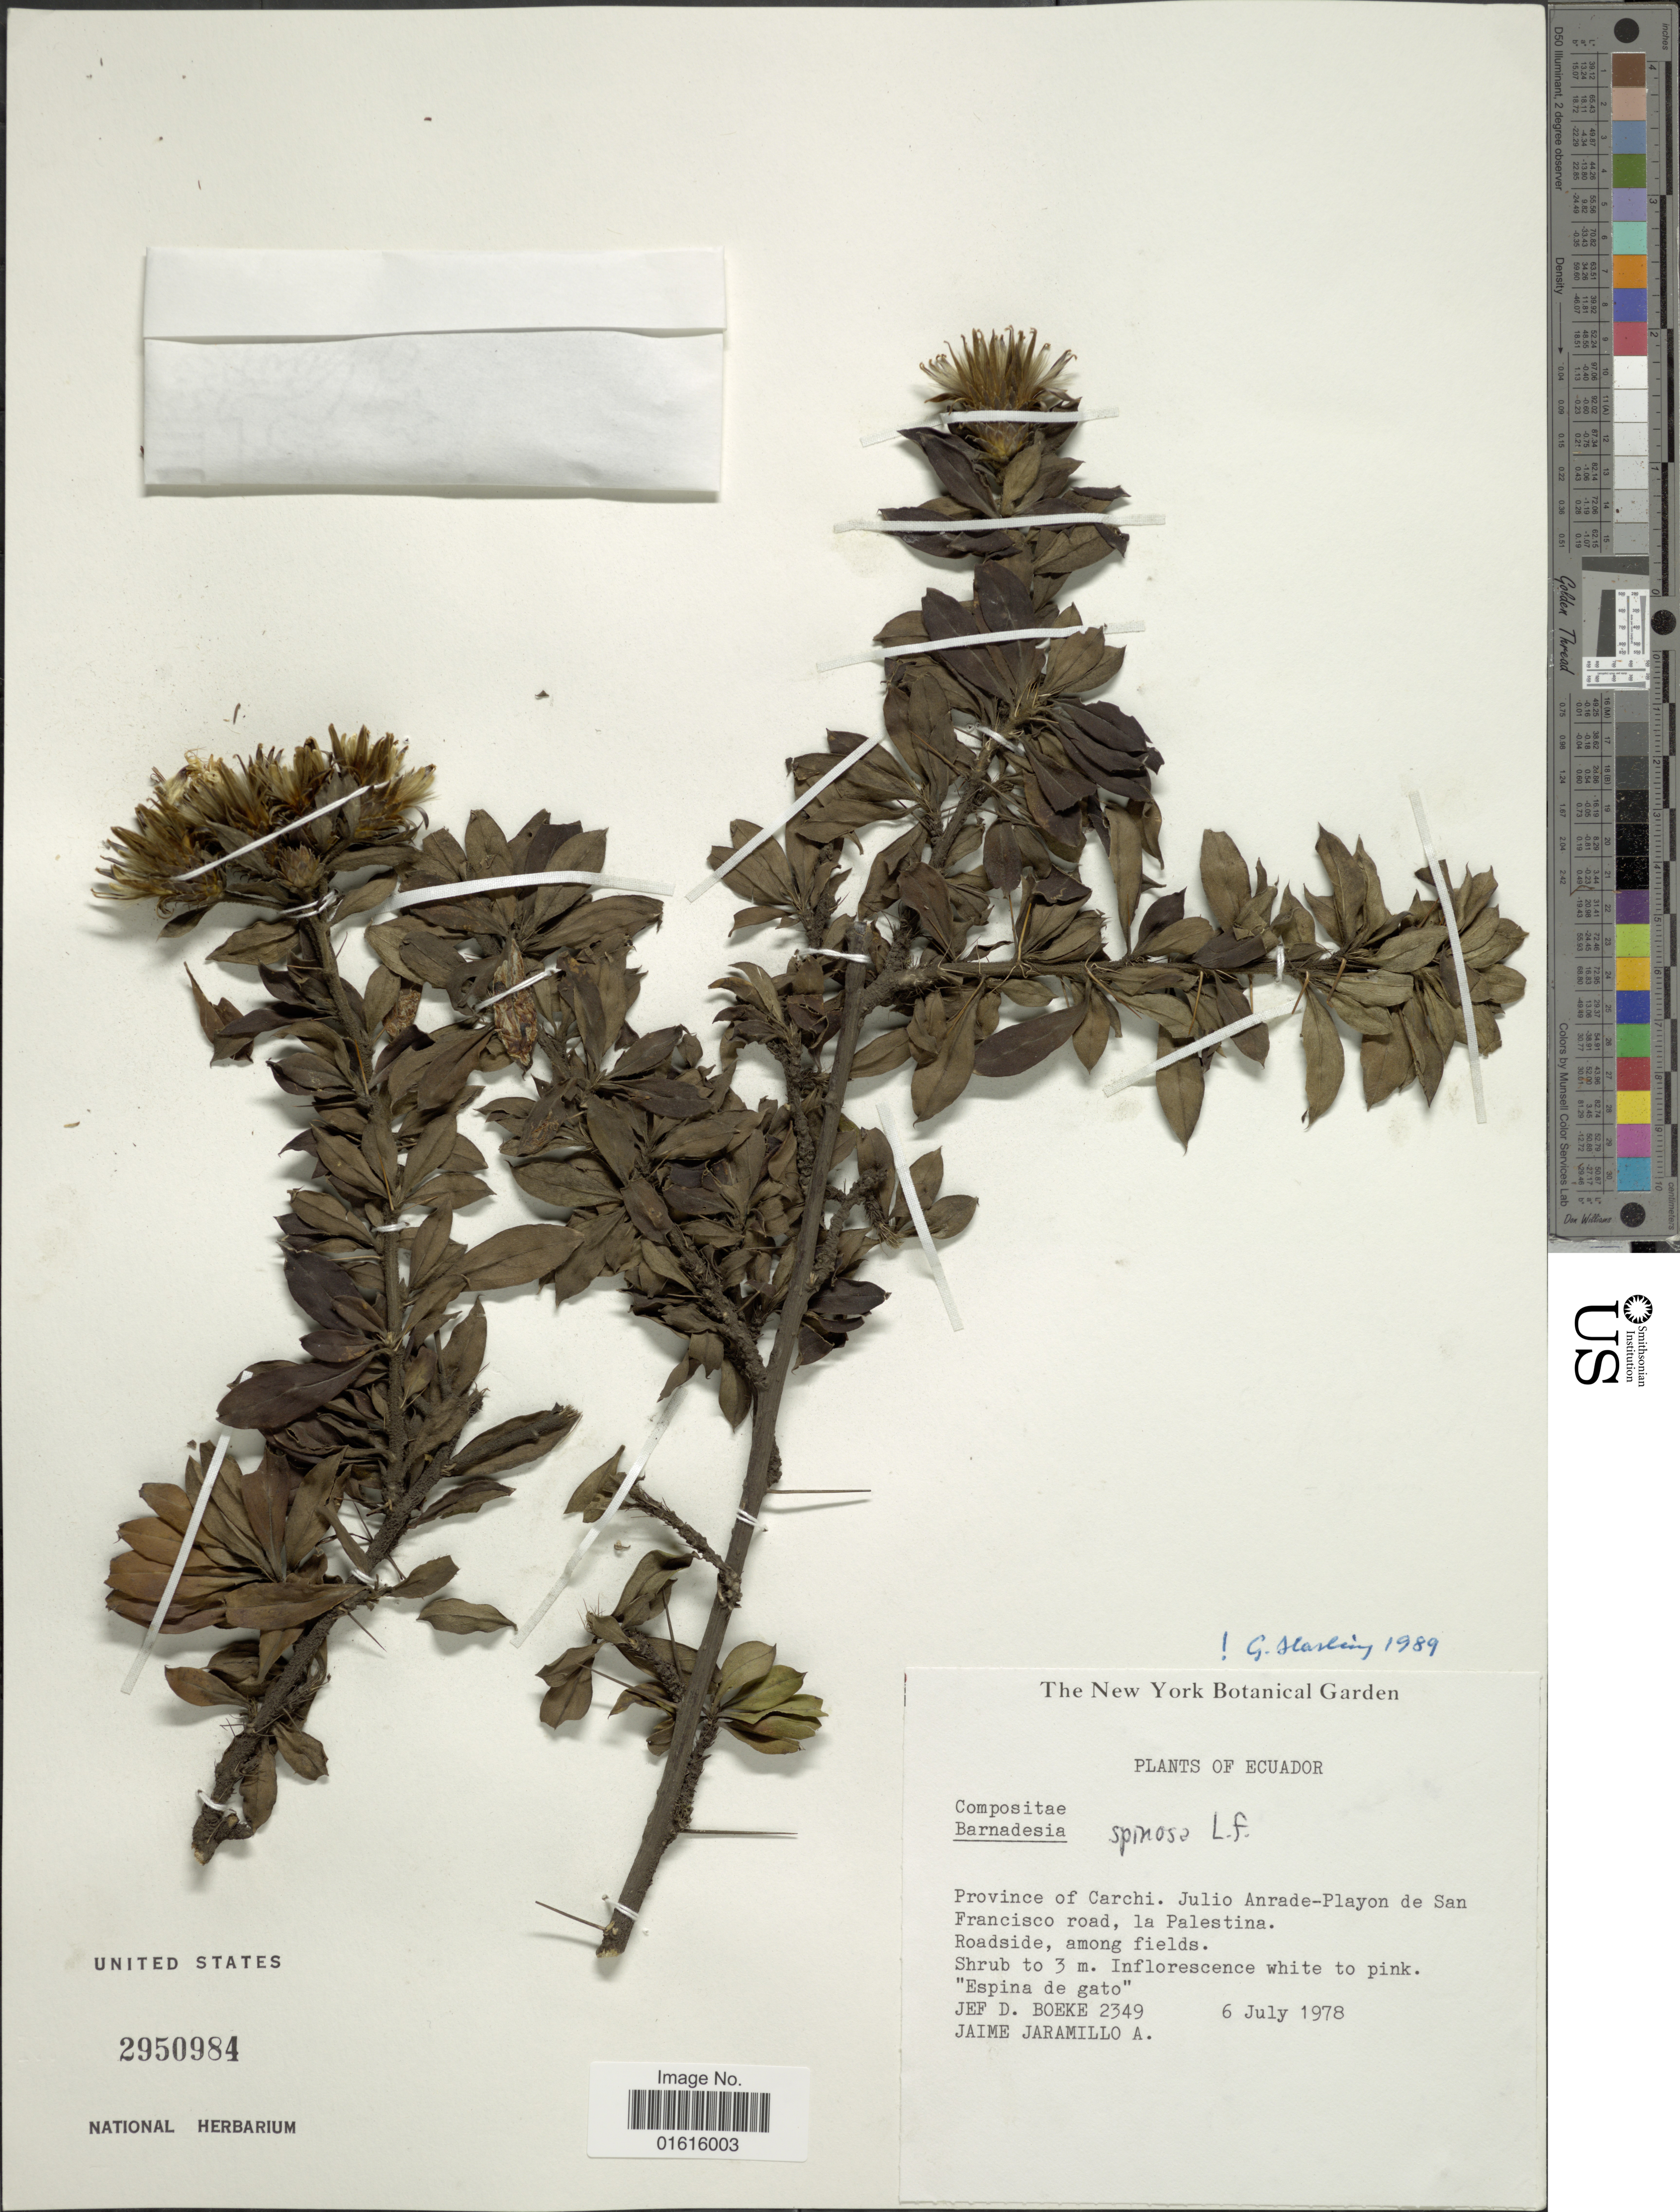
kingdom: Plantae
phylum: Tracheophyta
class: Magnoliopsida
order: Asterales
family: Asteraceae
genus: Barnadesia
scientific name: Barnadesia spinosa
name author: L. f.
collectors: J. D. Boeke & J. L. Jaramillo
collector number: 2349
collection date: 1978-07-06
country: Ecuador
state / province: Carchi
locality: Julio Anrade-Playon de San Francisco road, la Palestina. Roadside, among fields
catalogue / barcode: US 2950984